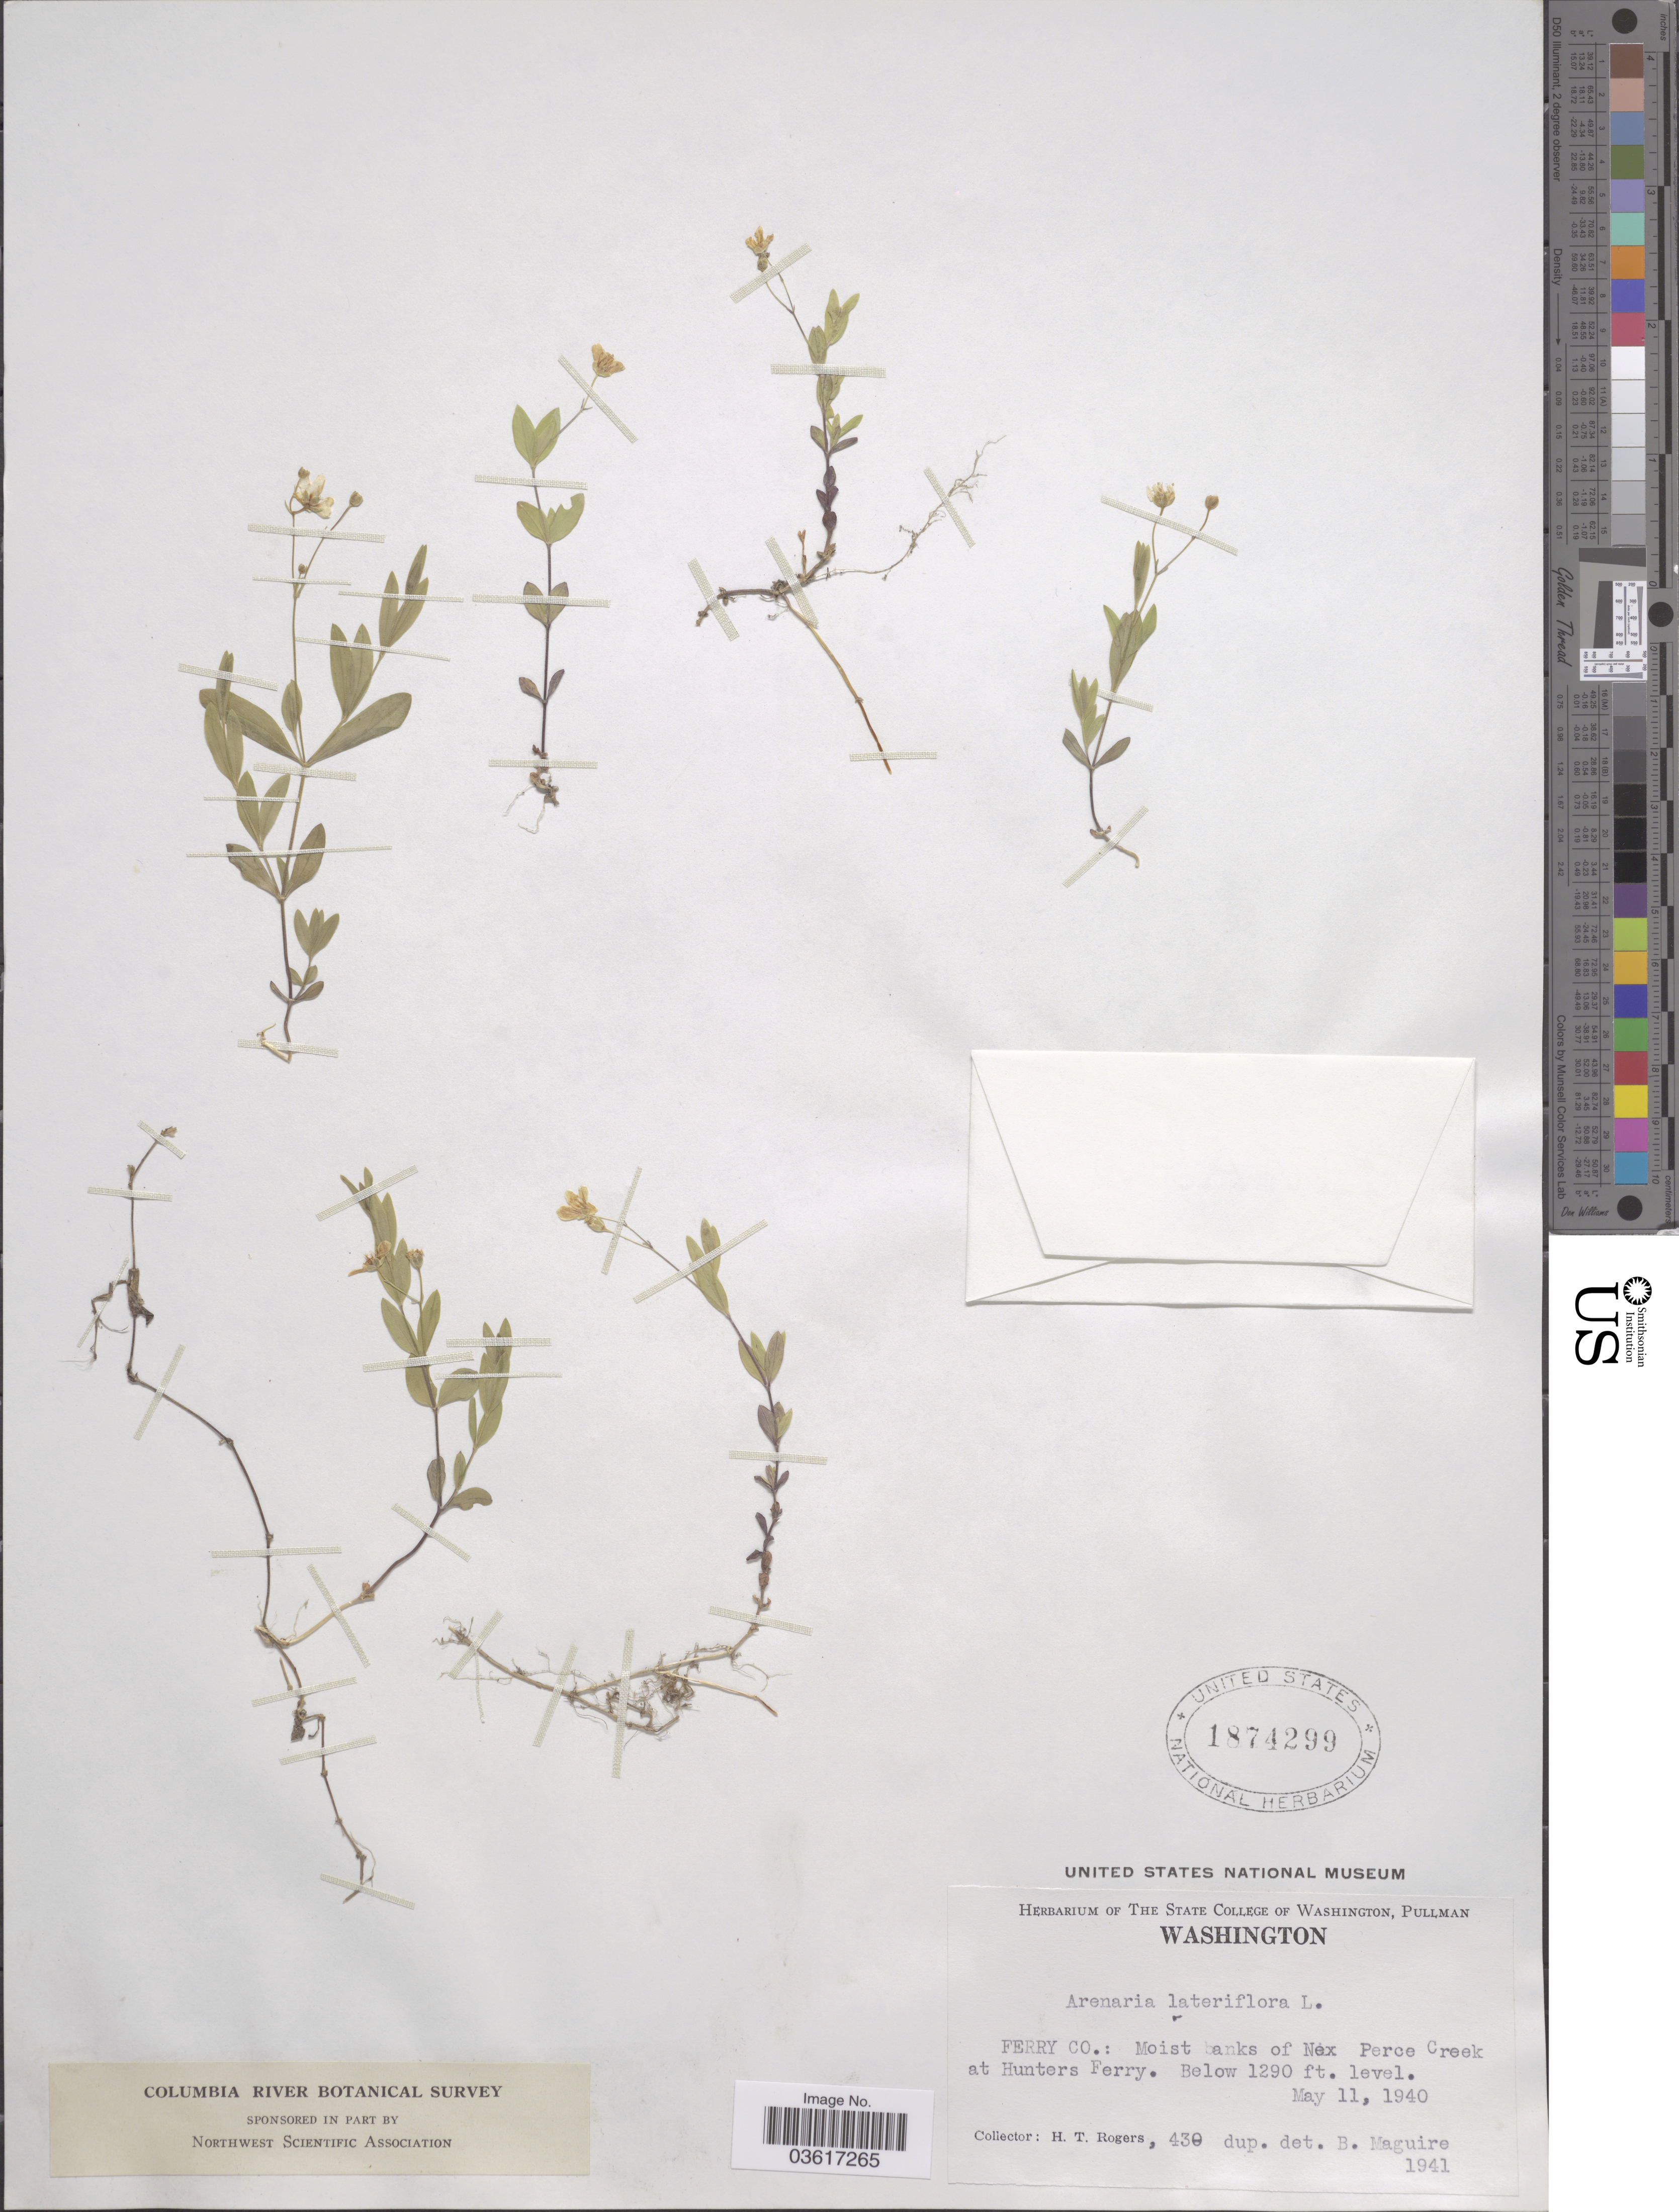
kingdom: Plantae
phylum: Tracheophyta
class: Magnoliopsida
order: Caryophyllales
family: Caryophyllaceae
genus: Moehringia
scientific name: Moehringia lateriflora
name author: (L.) Fenzl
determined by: Strong, Mark T., (BOT), Smithsonian Institution - National Museum of Natural History (UNITED STATES)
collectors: H. Rogers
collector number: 430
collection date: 1940-05-11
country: United States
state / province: Washington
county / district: Ferry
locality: Ferry Co.: Moist banks of Nex Perce Creek at Hunters Ferry.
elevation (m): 393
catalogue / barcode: US 1874299